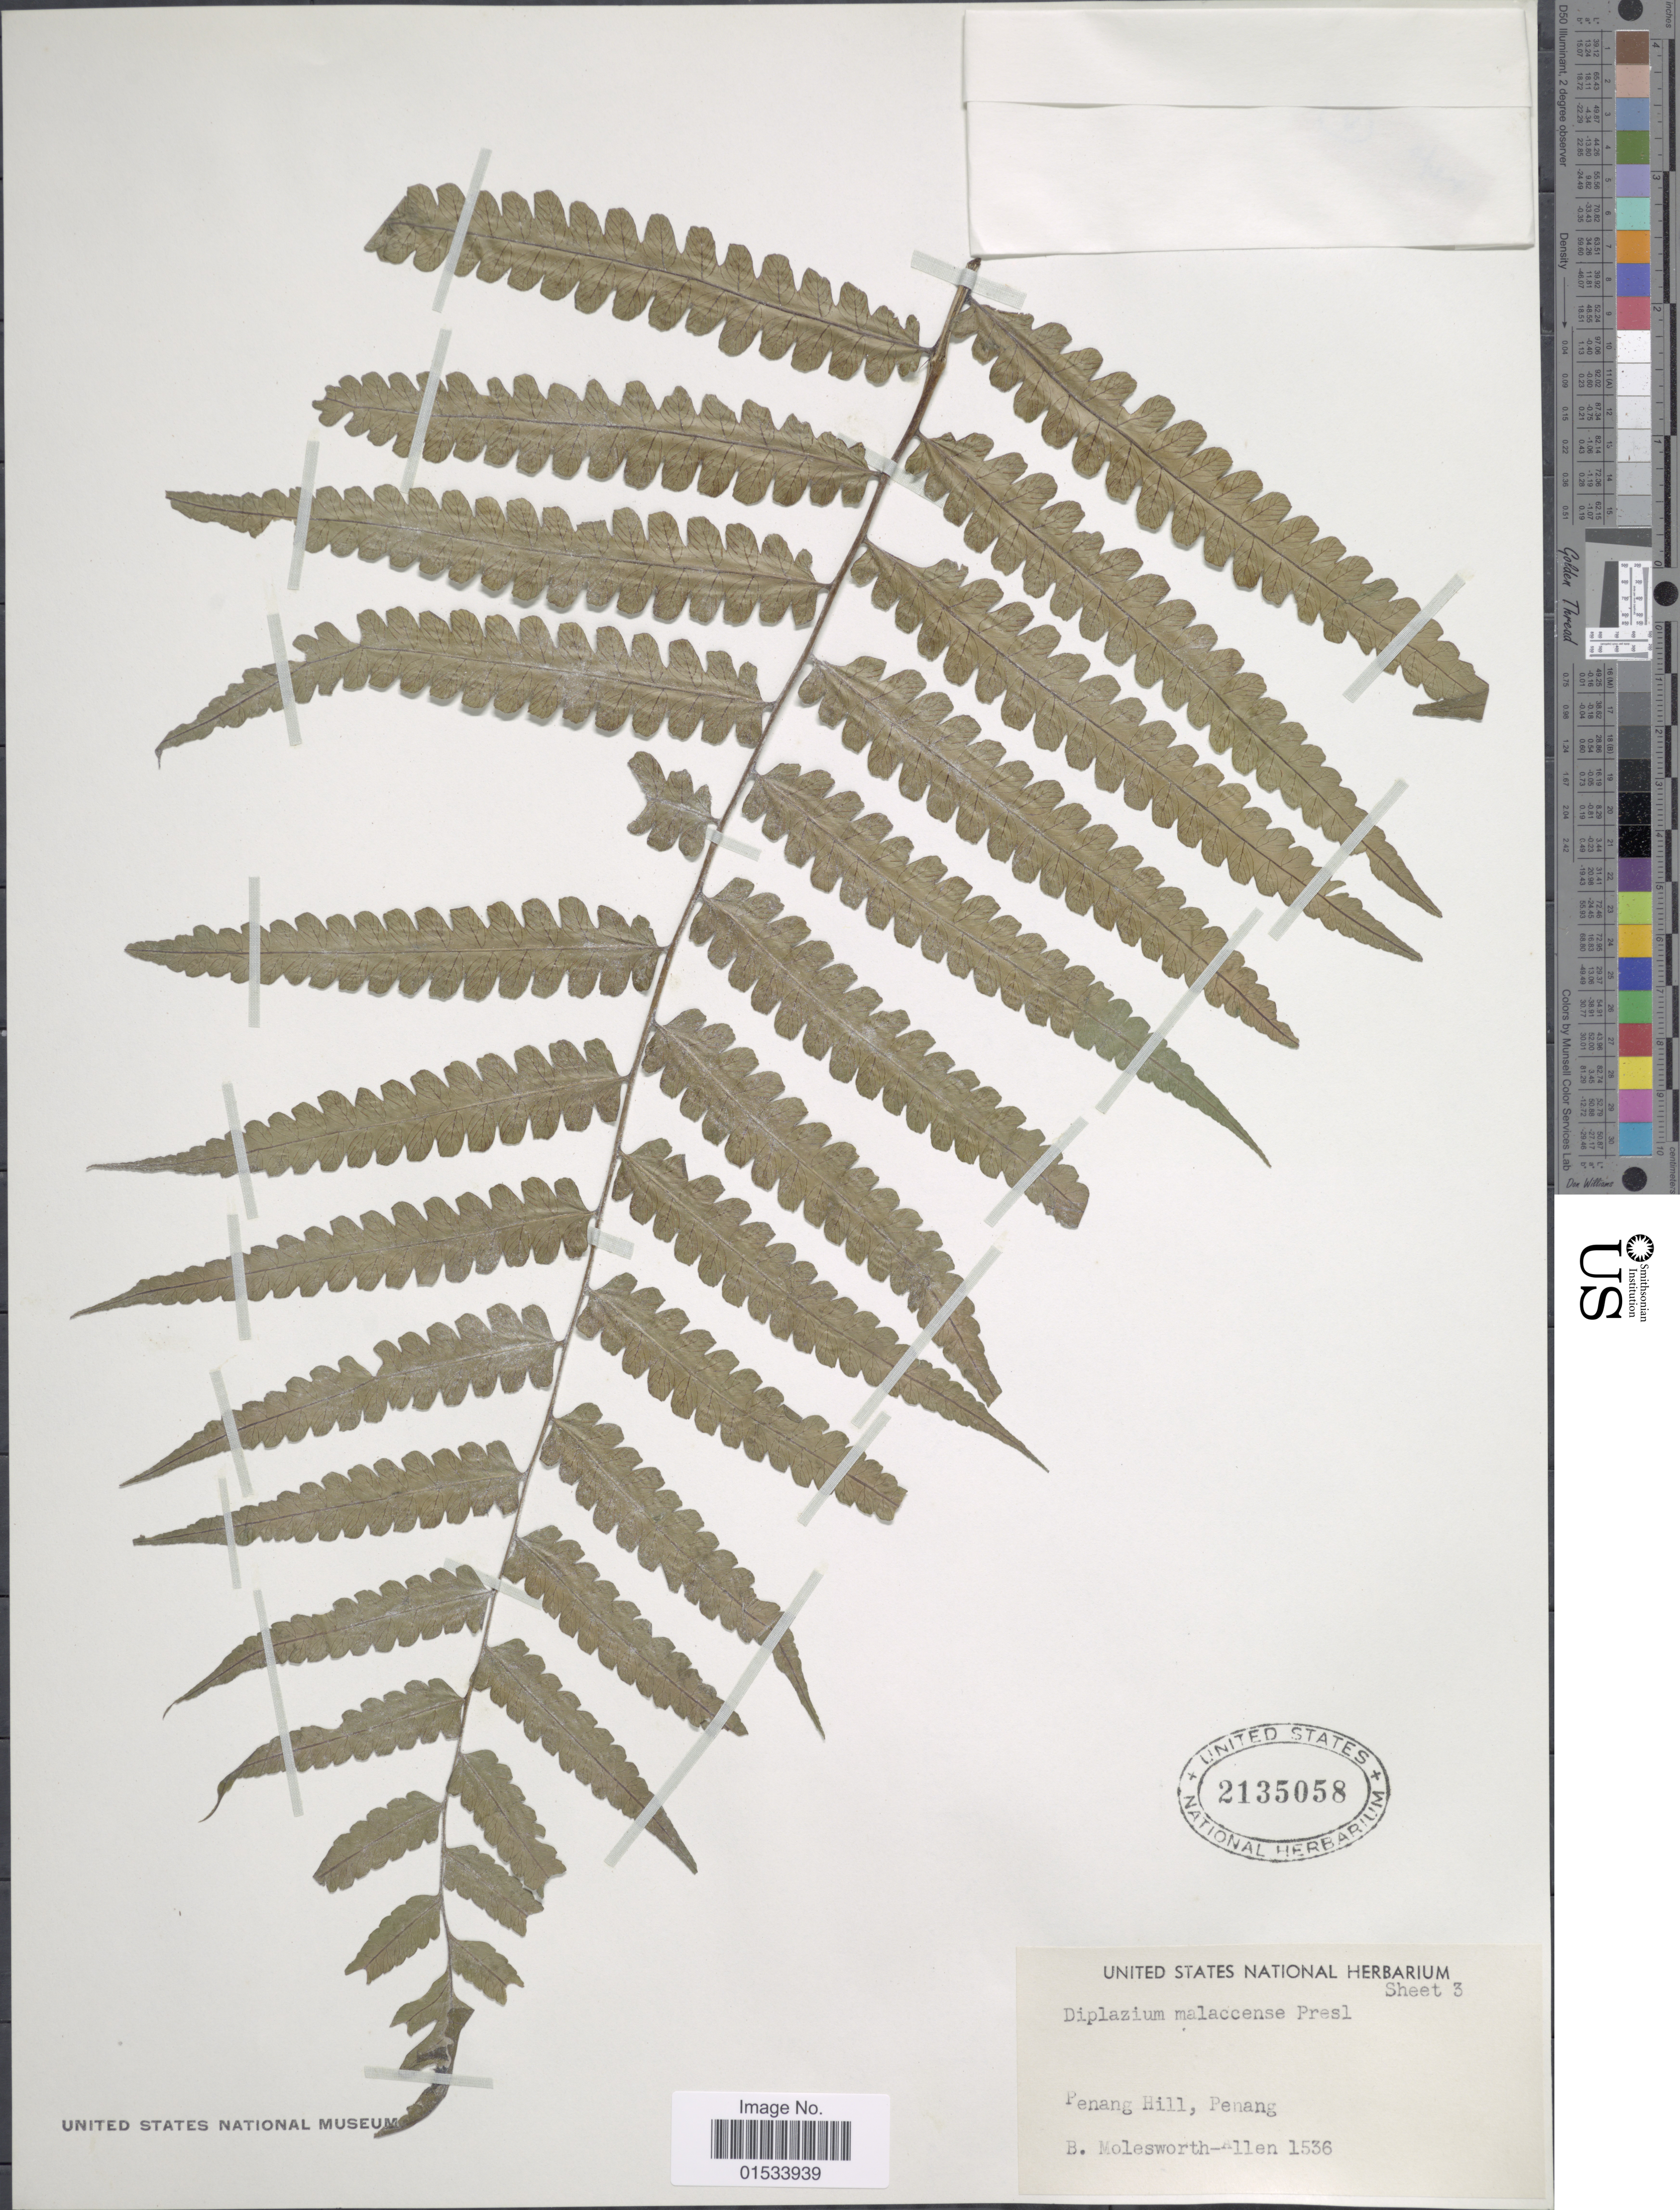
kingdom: Plantae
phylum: Tracheophyta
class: Polypodiopsida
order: Polypodiales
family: Athyriaceae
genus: Diplazium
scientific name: Diplazium malaccense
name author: C. Presl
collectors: B. E. G. Molesworth-Allen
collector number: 1536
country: Malaysia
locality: Penang Hill, Penang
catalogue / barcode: US 2135058